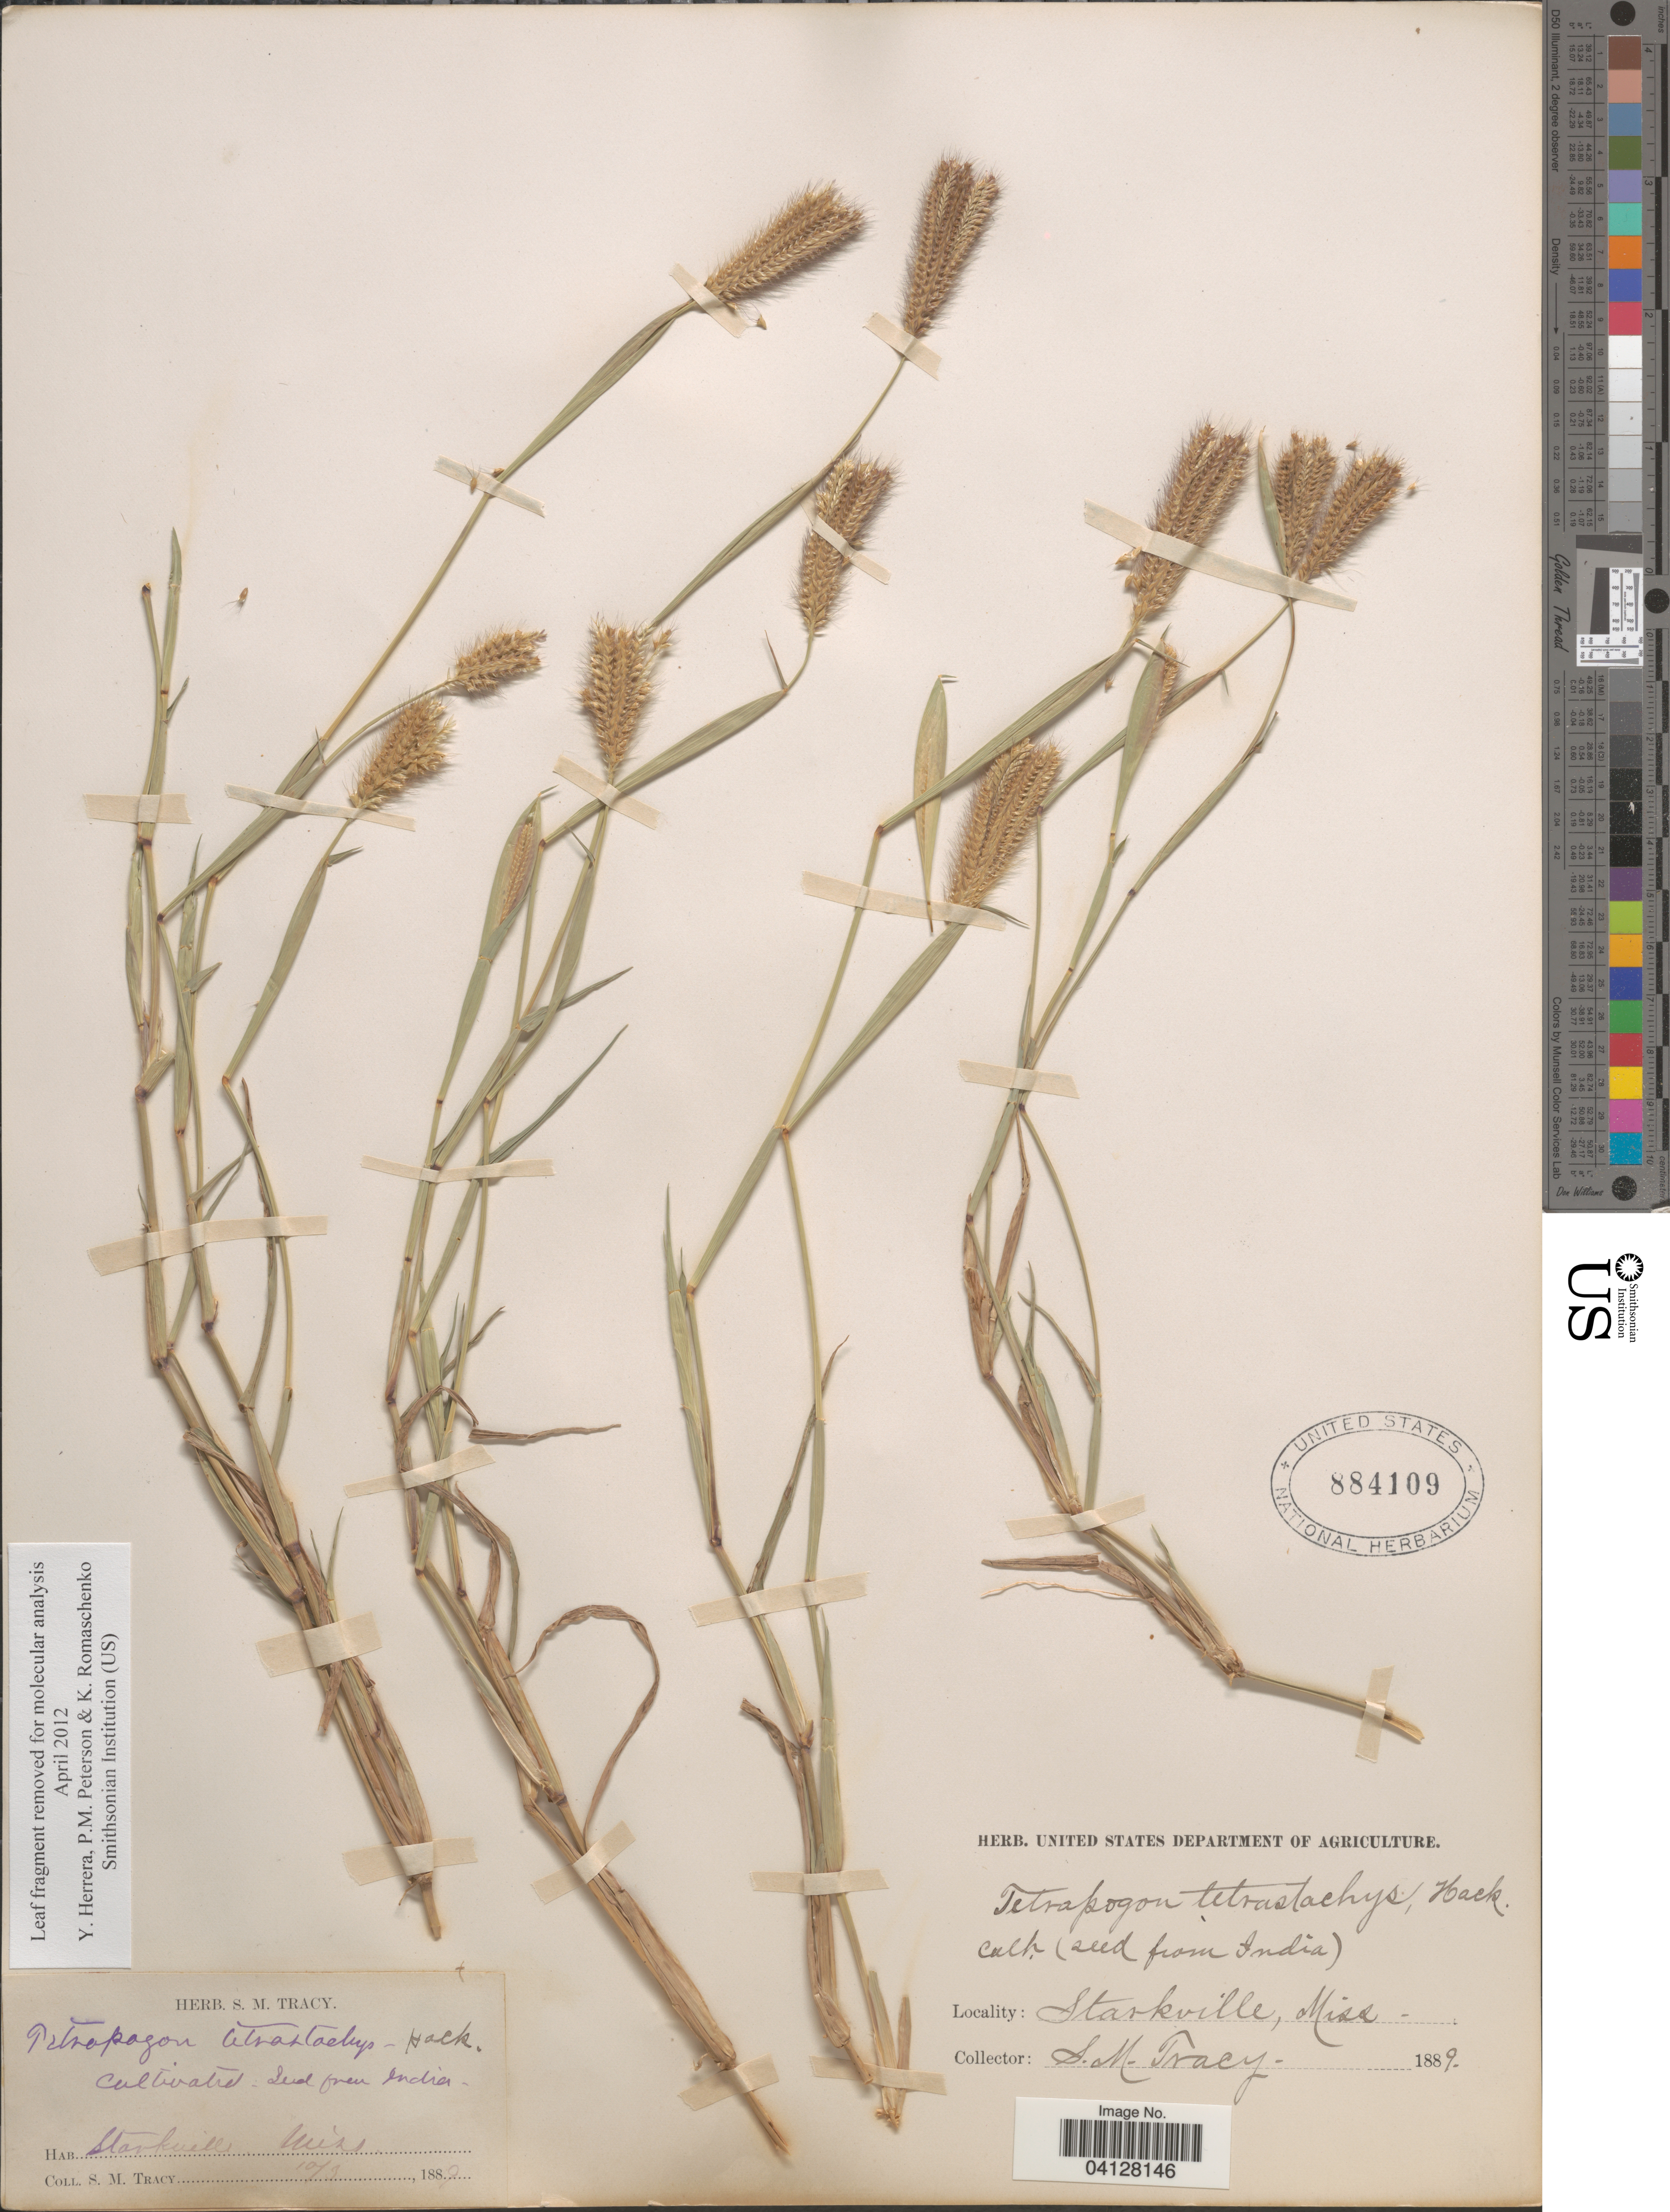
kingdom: Plantae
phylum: Tracheophyta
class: Liliopsida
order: Poales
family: Poaceae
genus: Tetrapogon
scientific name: Tetrapogon tetrastachys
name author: Hack. ex Duthie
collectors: S. M. Tracy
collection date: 1889-10-03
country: United States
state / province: Mississippi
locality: Cultivated. Starkville.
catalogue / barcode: US 884109